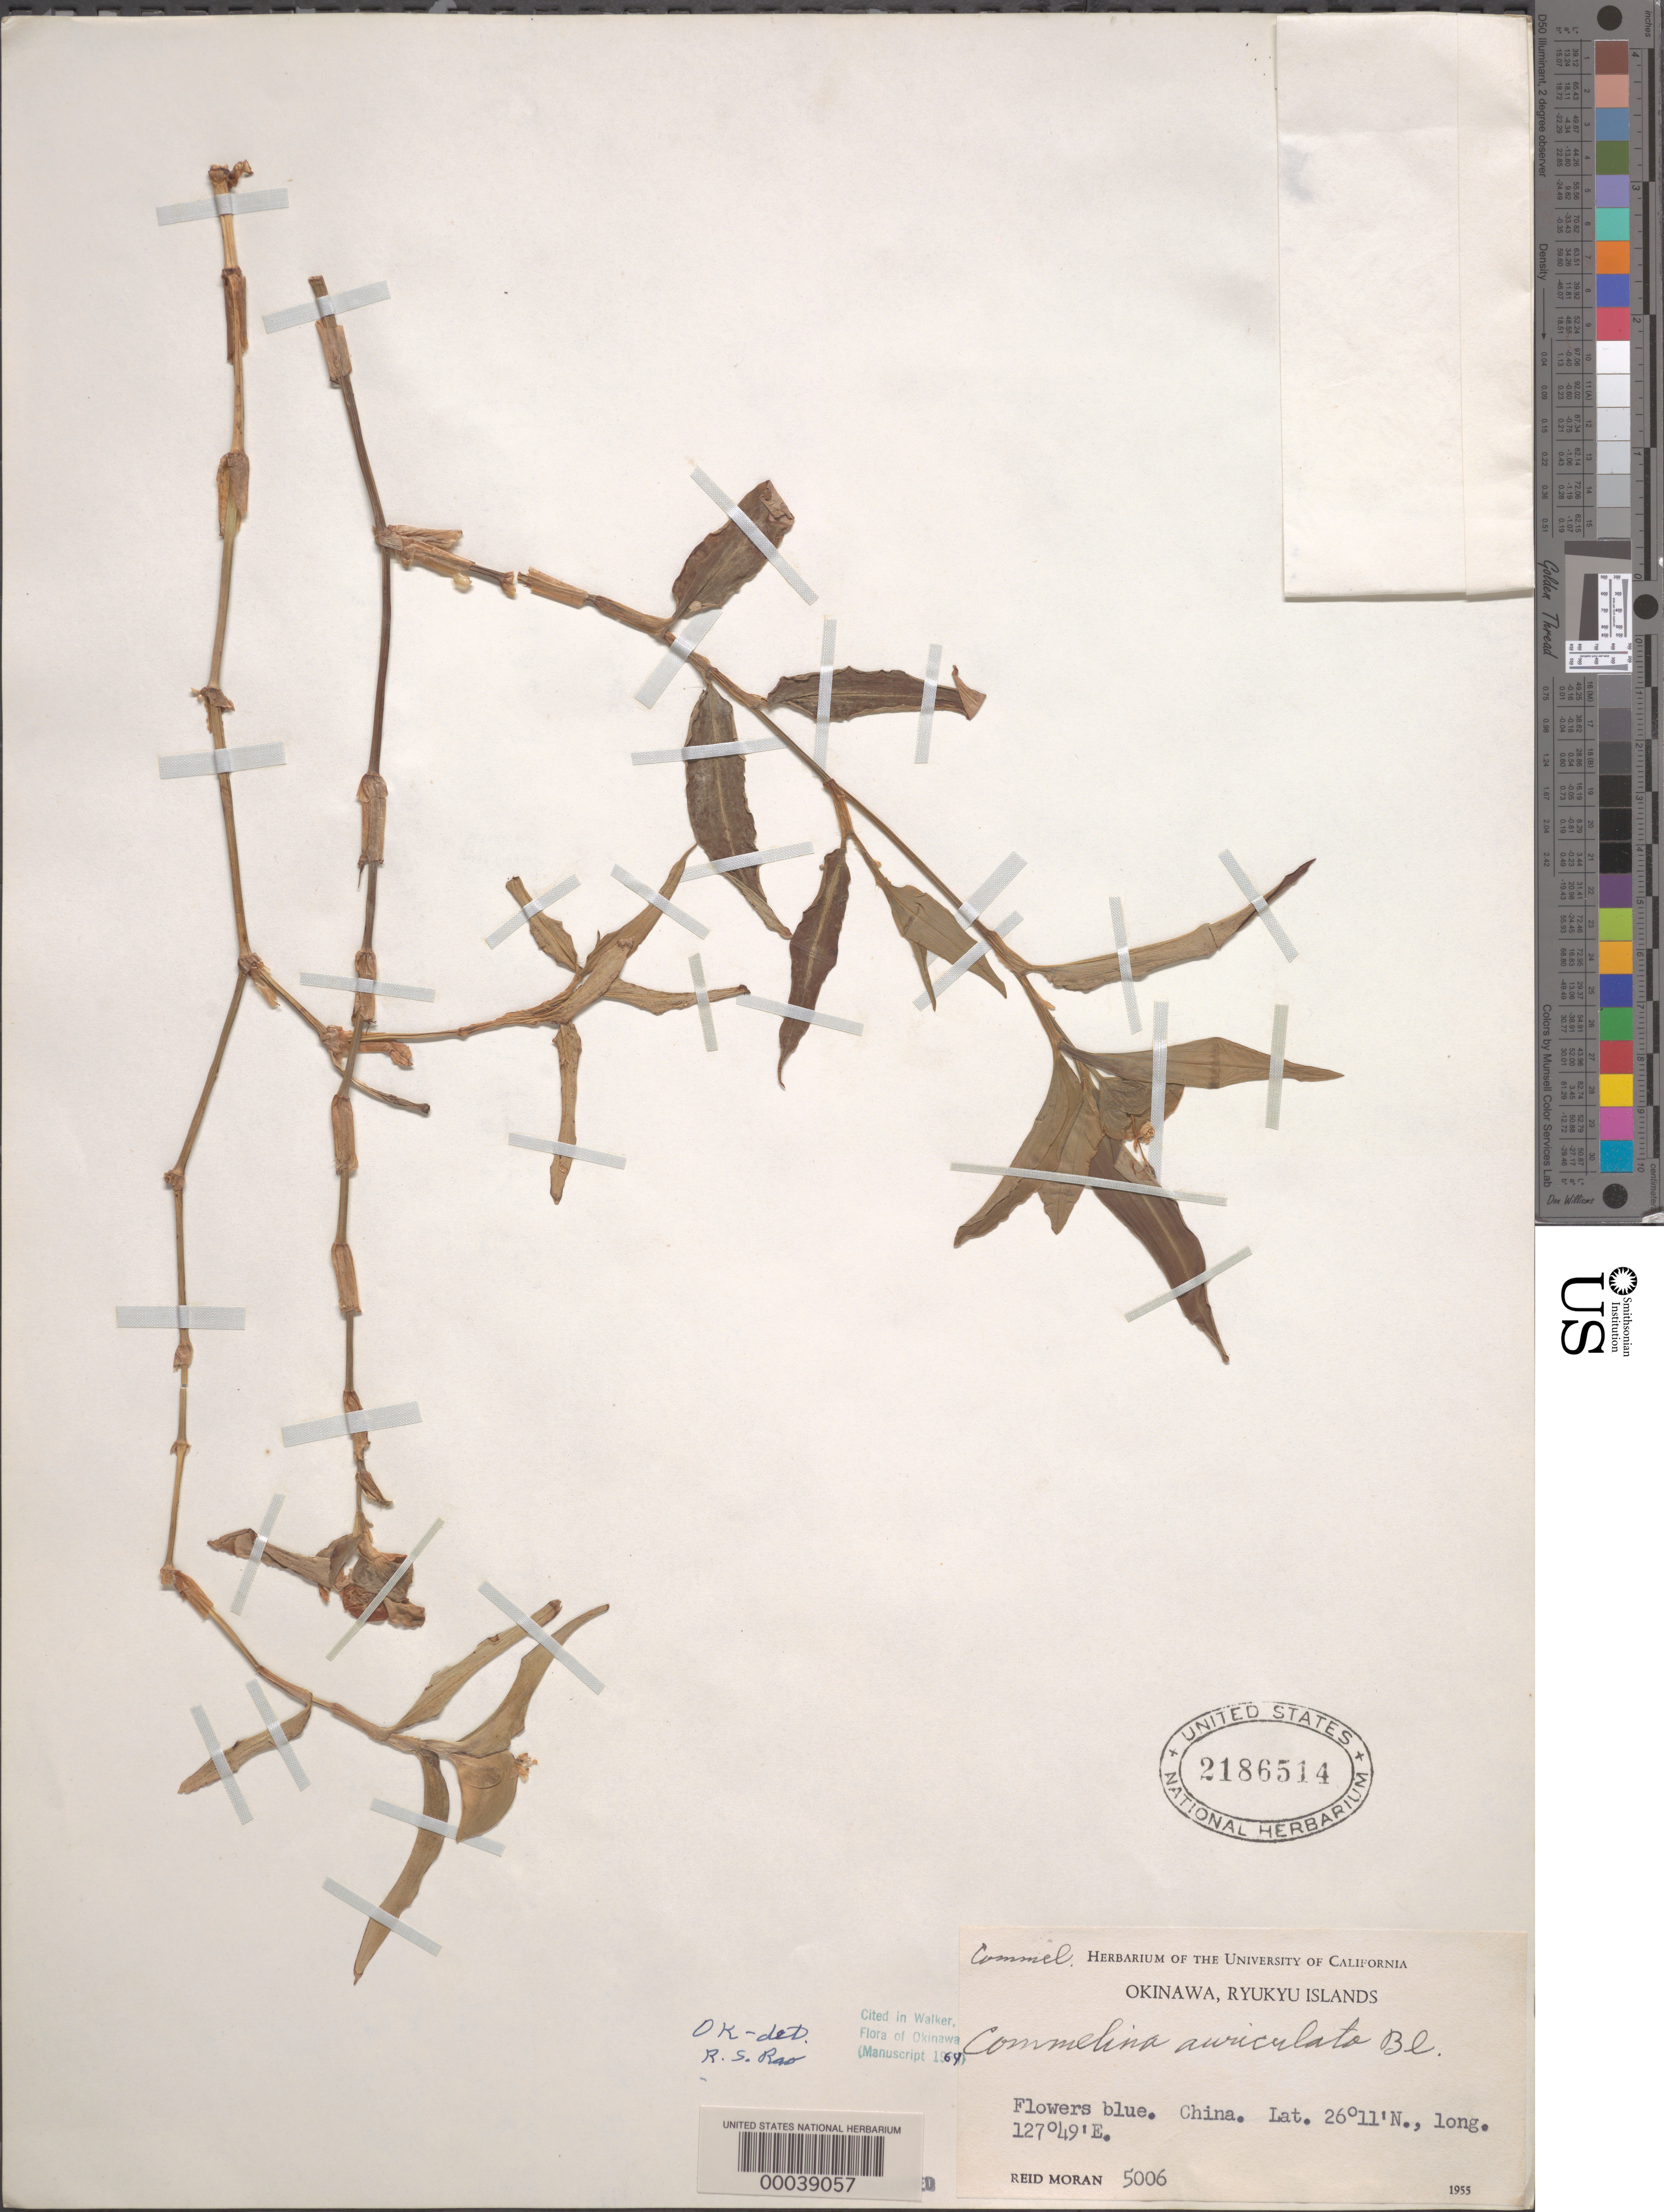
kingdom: Plantae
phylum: Tracheophyta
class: Liliopsida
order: Commelinales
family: Commelinaceae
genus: Commelina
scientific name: Commelina auriculata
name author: Blume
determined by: Rao, R. S.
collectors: R. V. Moran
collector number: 5006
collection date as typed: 1955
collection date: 1955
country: Japan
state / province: Okinawa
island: Ryukyu Is.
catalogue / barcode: US 2186514